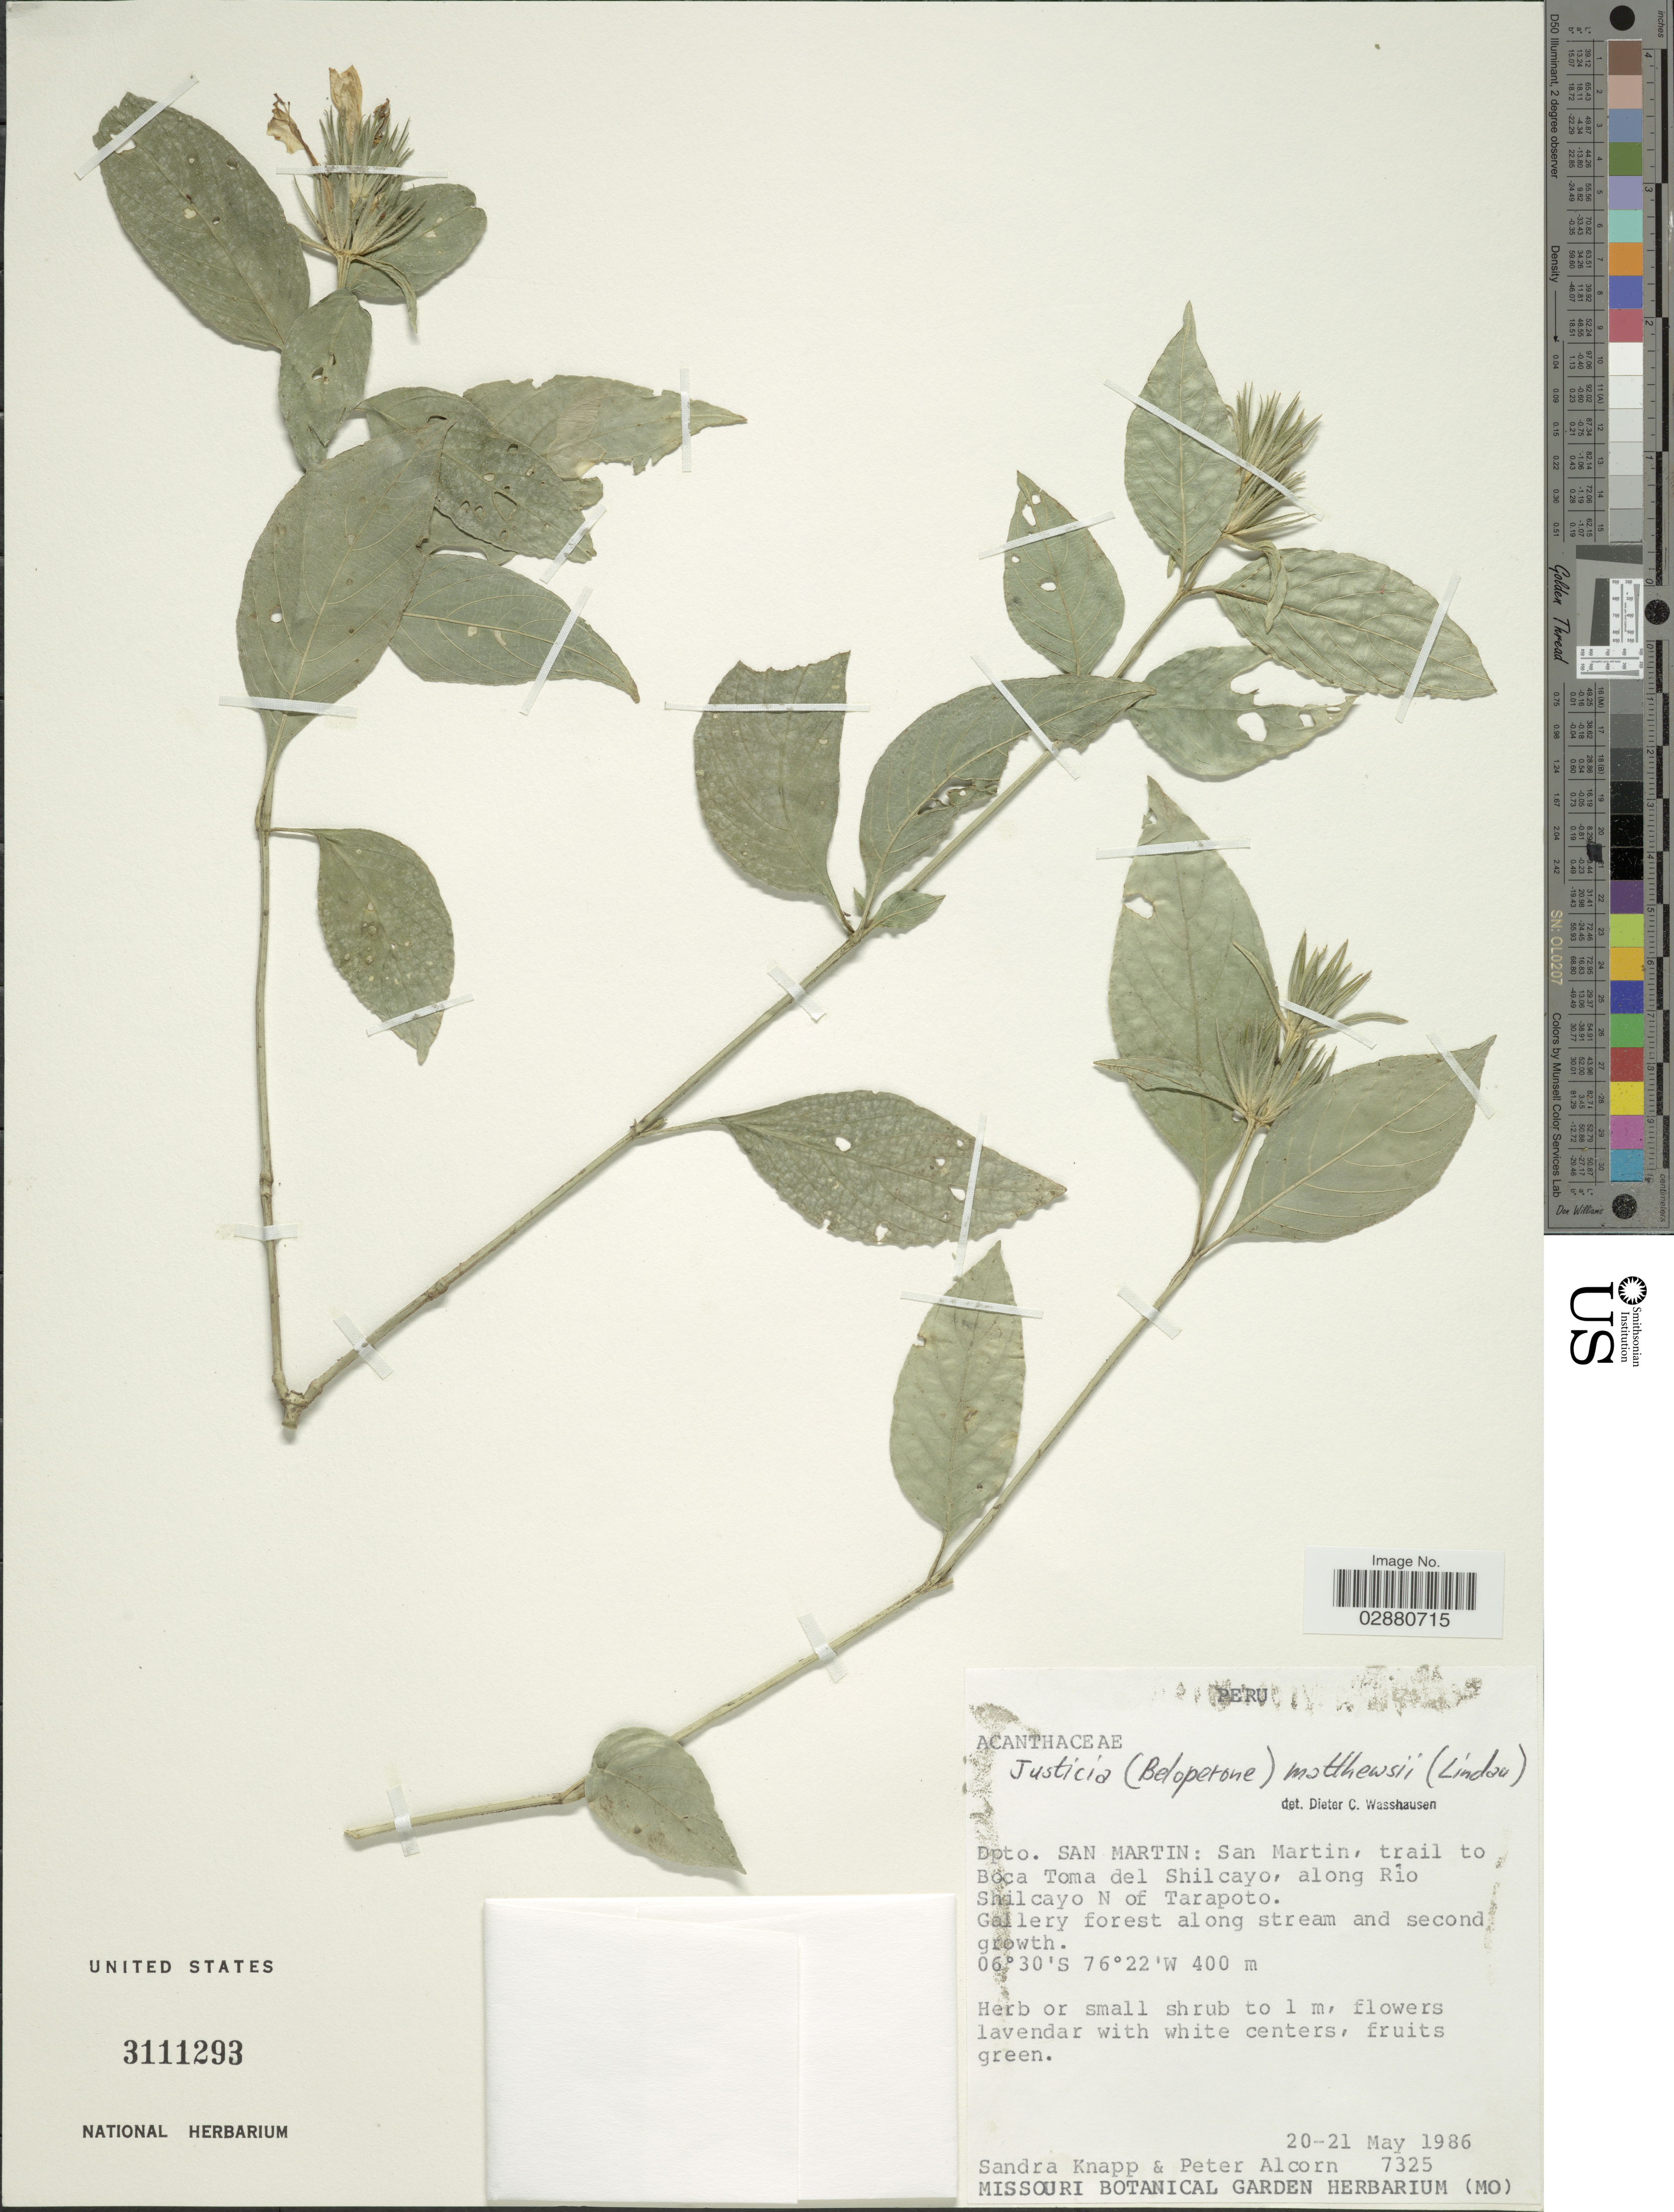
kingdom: Plantae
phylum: Tracheophyta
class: Magnoliopsida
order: Lamiales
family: Acanthaceae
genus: Justicia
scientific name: Justicia rusbyi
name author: (Lindau) V.A.W. Graham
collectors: S. Knapp & P. Alcorn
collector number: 7325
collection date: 1986-05-20/1986-05-21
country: Peru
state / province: San Martín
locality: Dpto. San Martin: San Martin, trail to Boca Toma del Shilcayo, along Río Shilcayo N of Tarapoto.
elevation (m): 400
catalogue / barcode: US 3111293